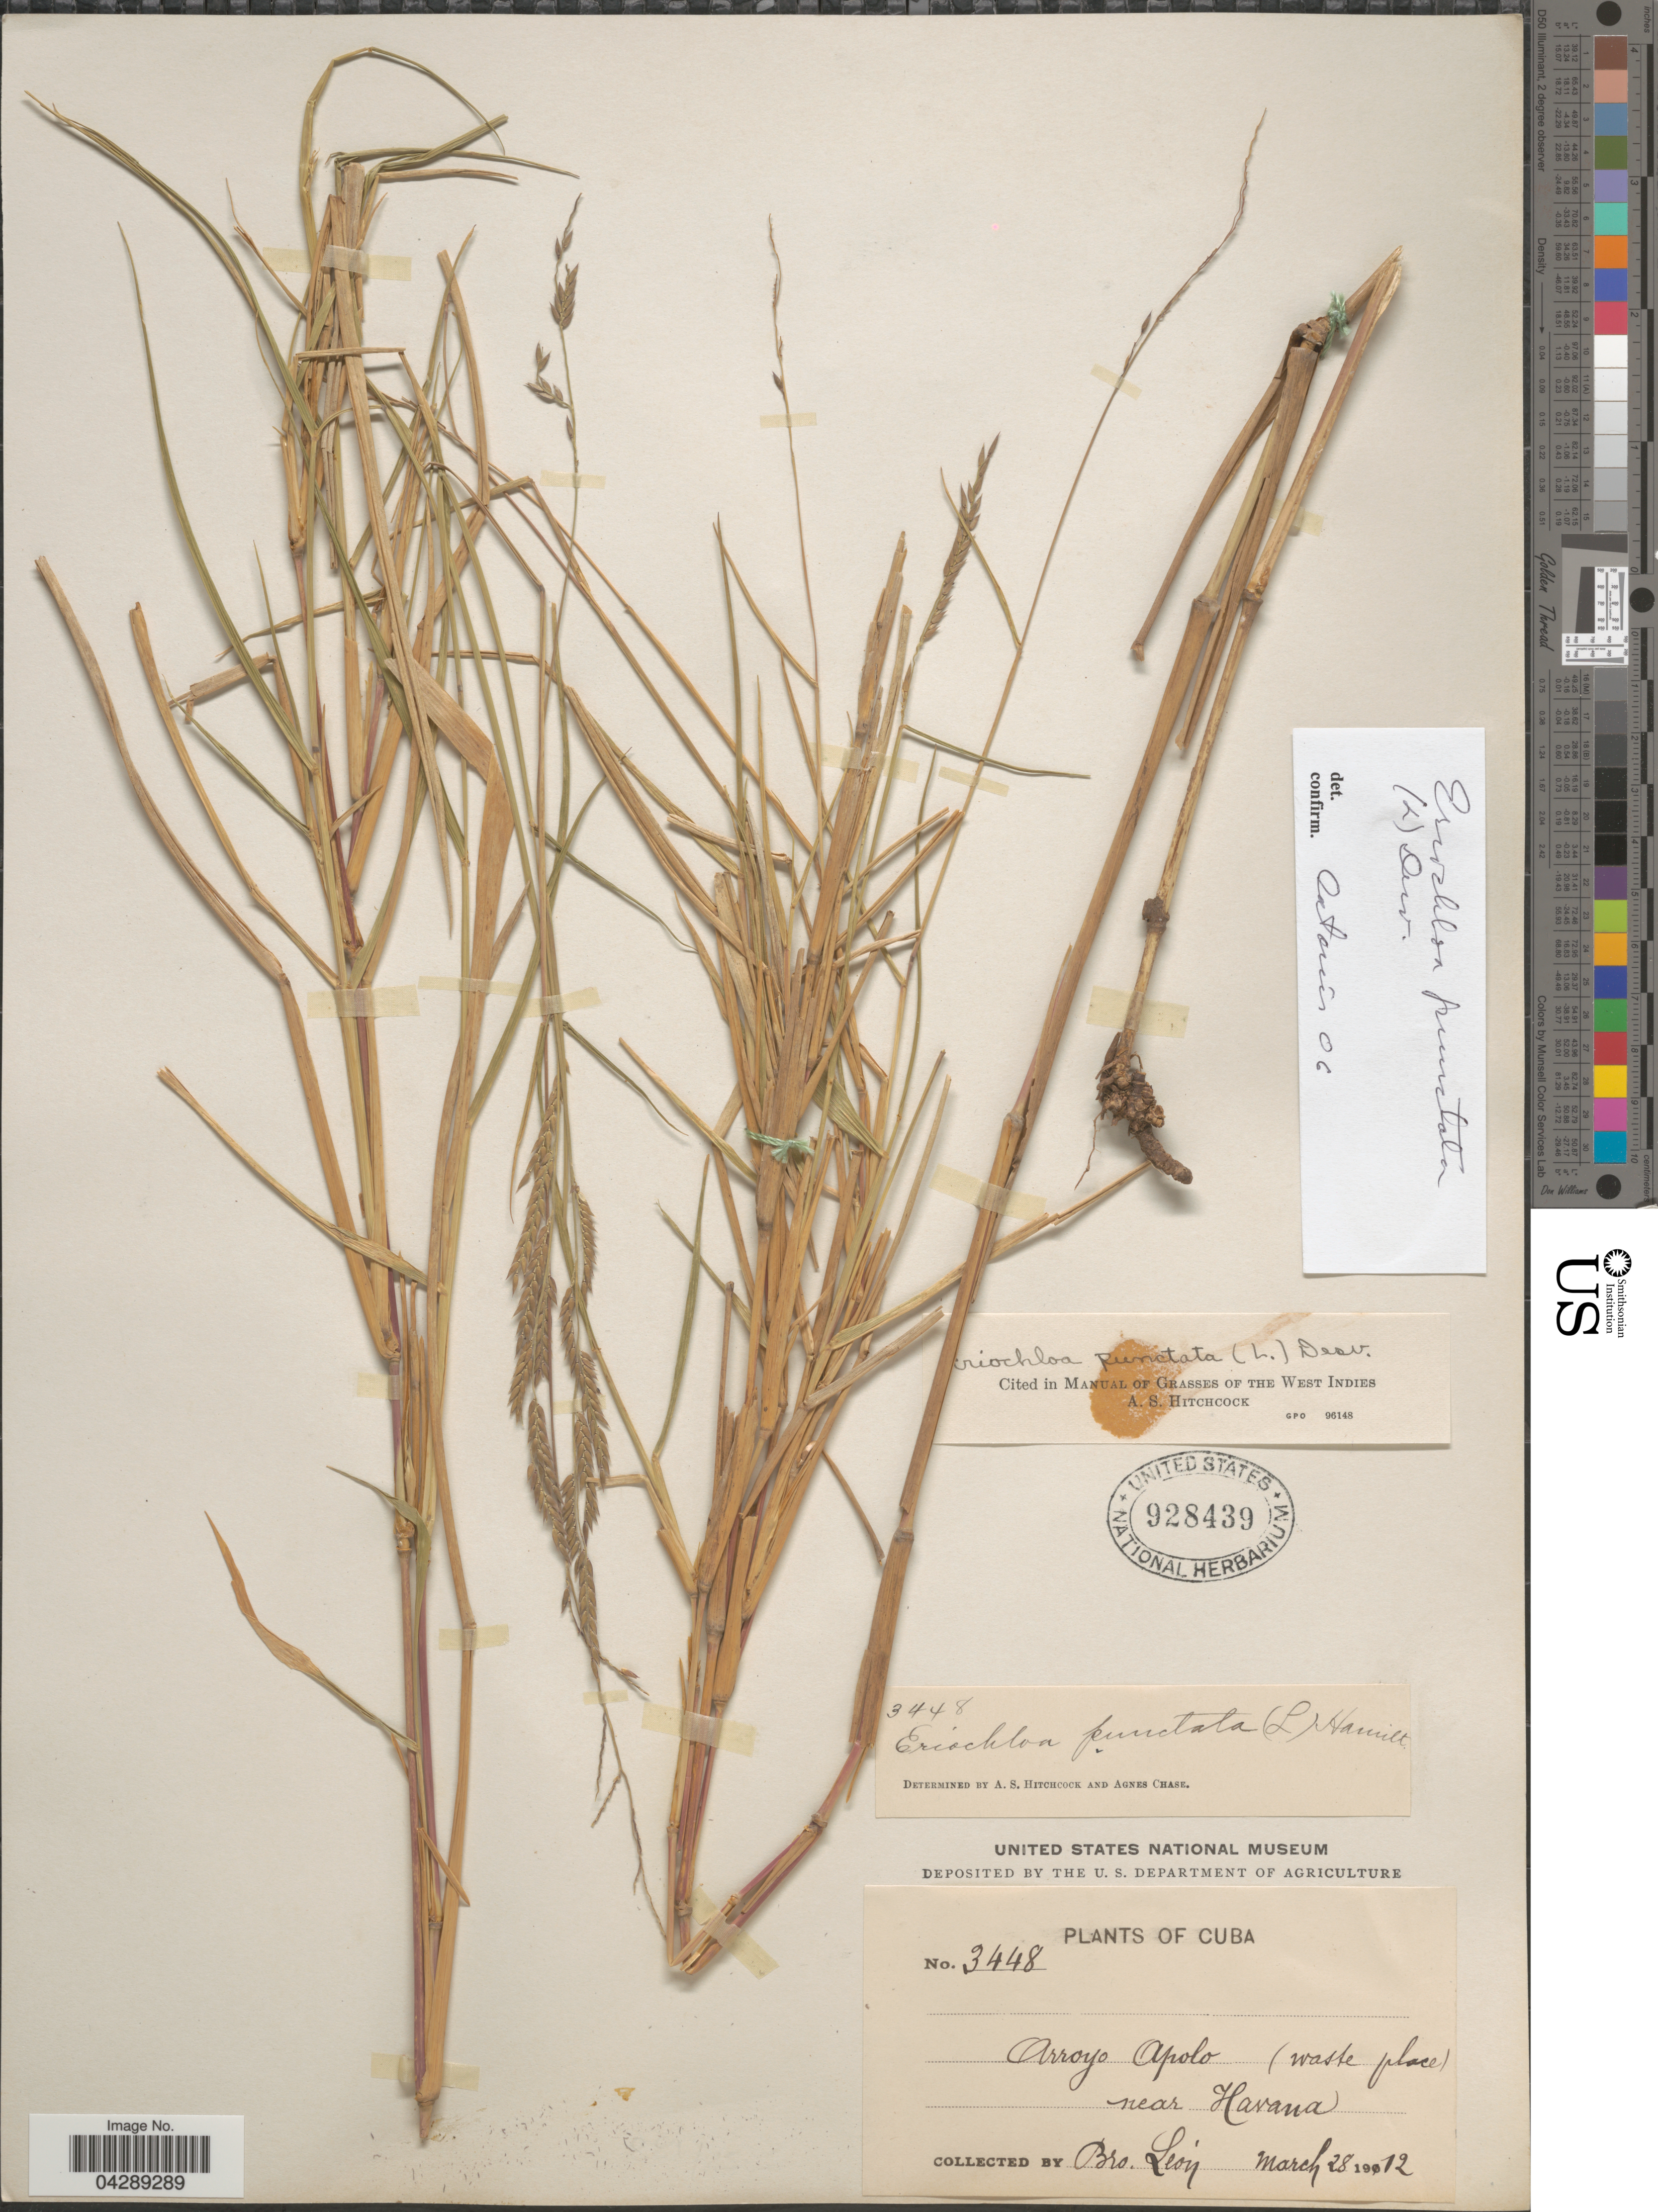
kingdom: Plantae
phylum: Tracheophyta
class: Liliopsida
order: Poales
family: Poaceae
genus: Eriochloa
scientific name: Eriochloa punctata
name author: (L.) Desv. ex Ham.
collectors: Bro. León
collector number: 3448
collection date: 1912-03-28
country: Cuba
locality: Arroyo Apolo (waste place) near Havana.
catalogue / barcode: US 928439